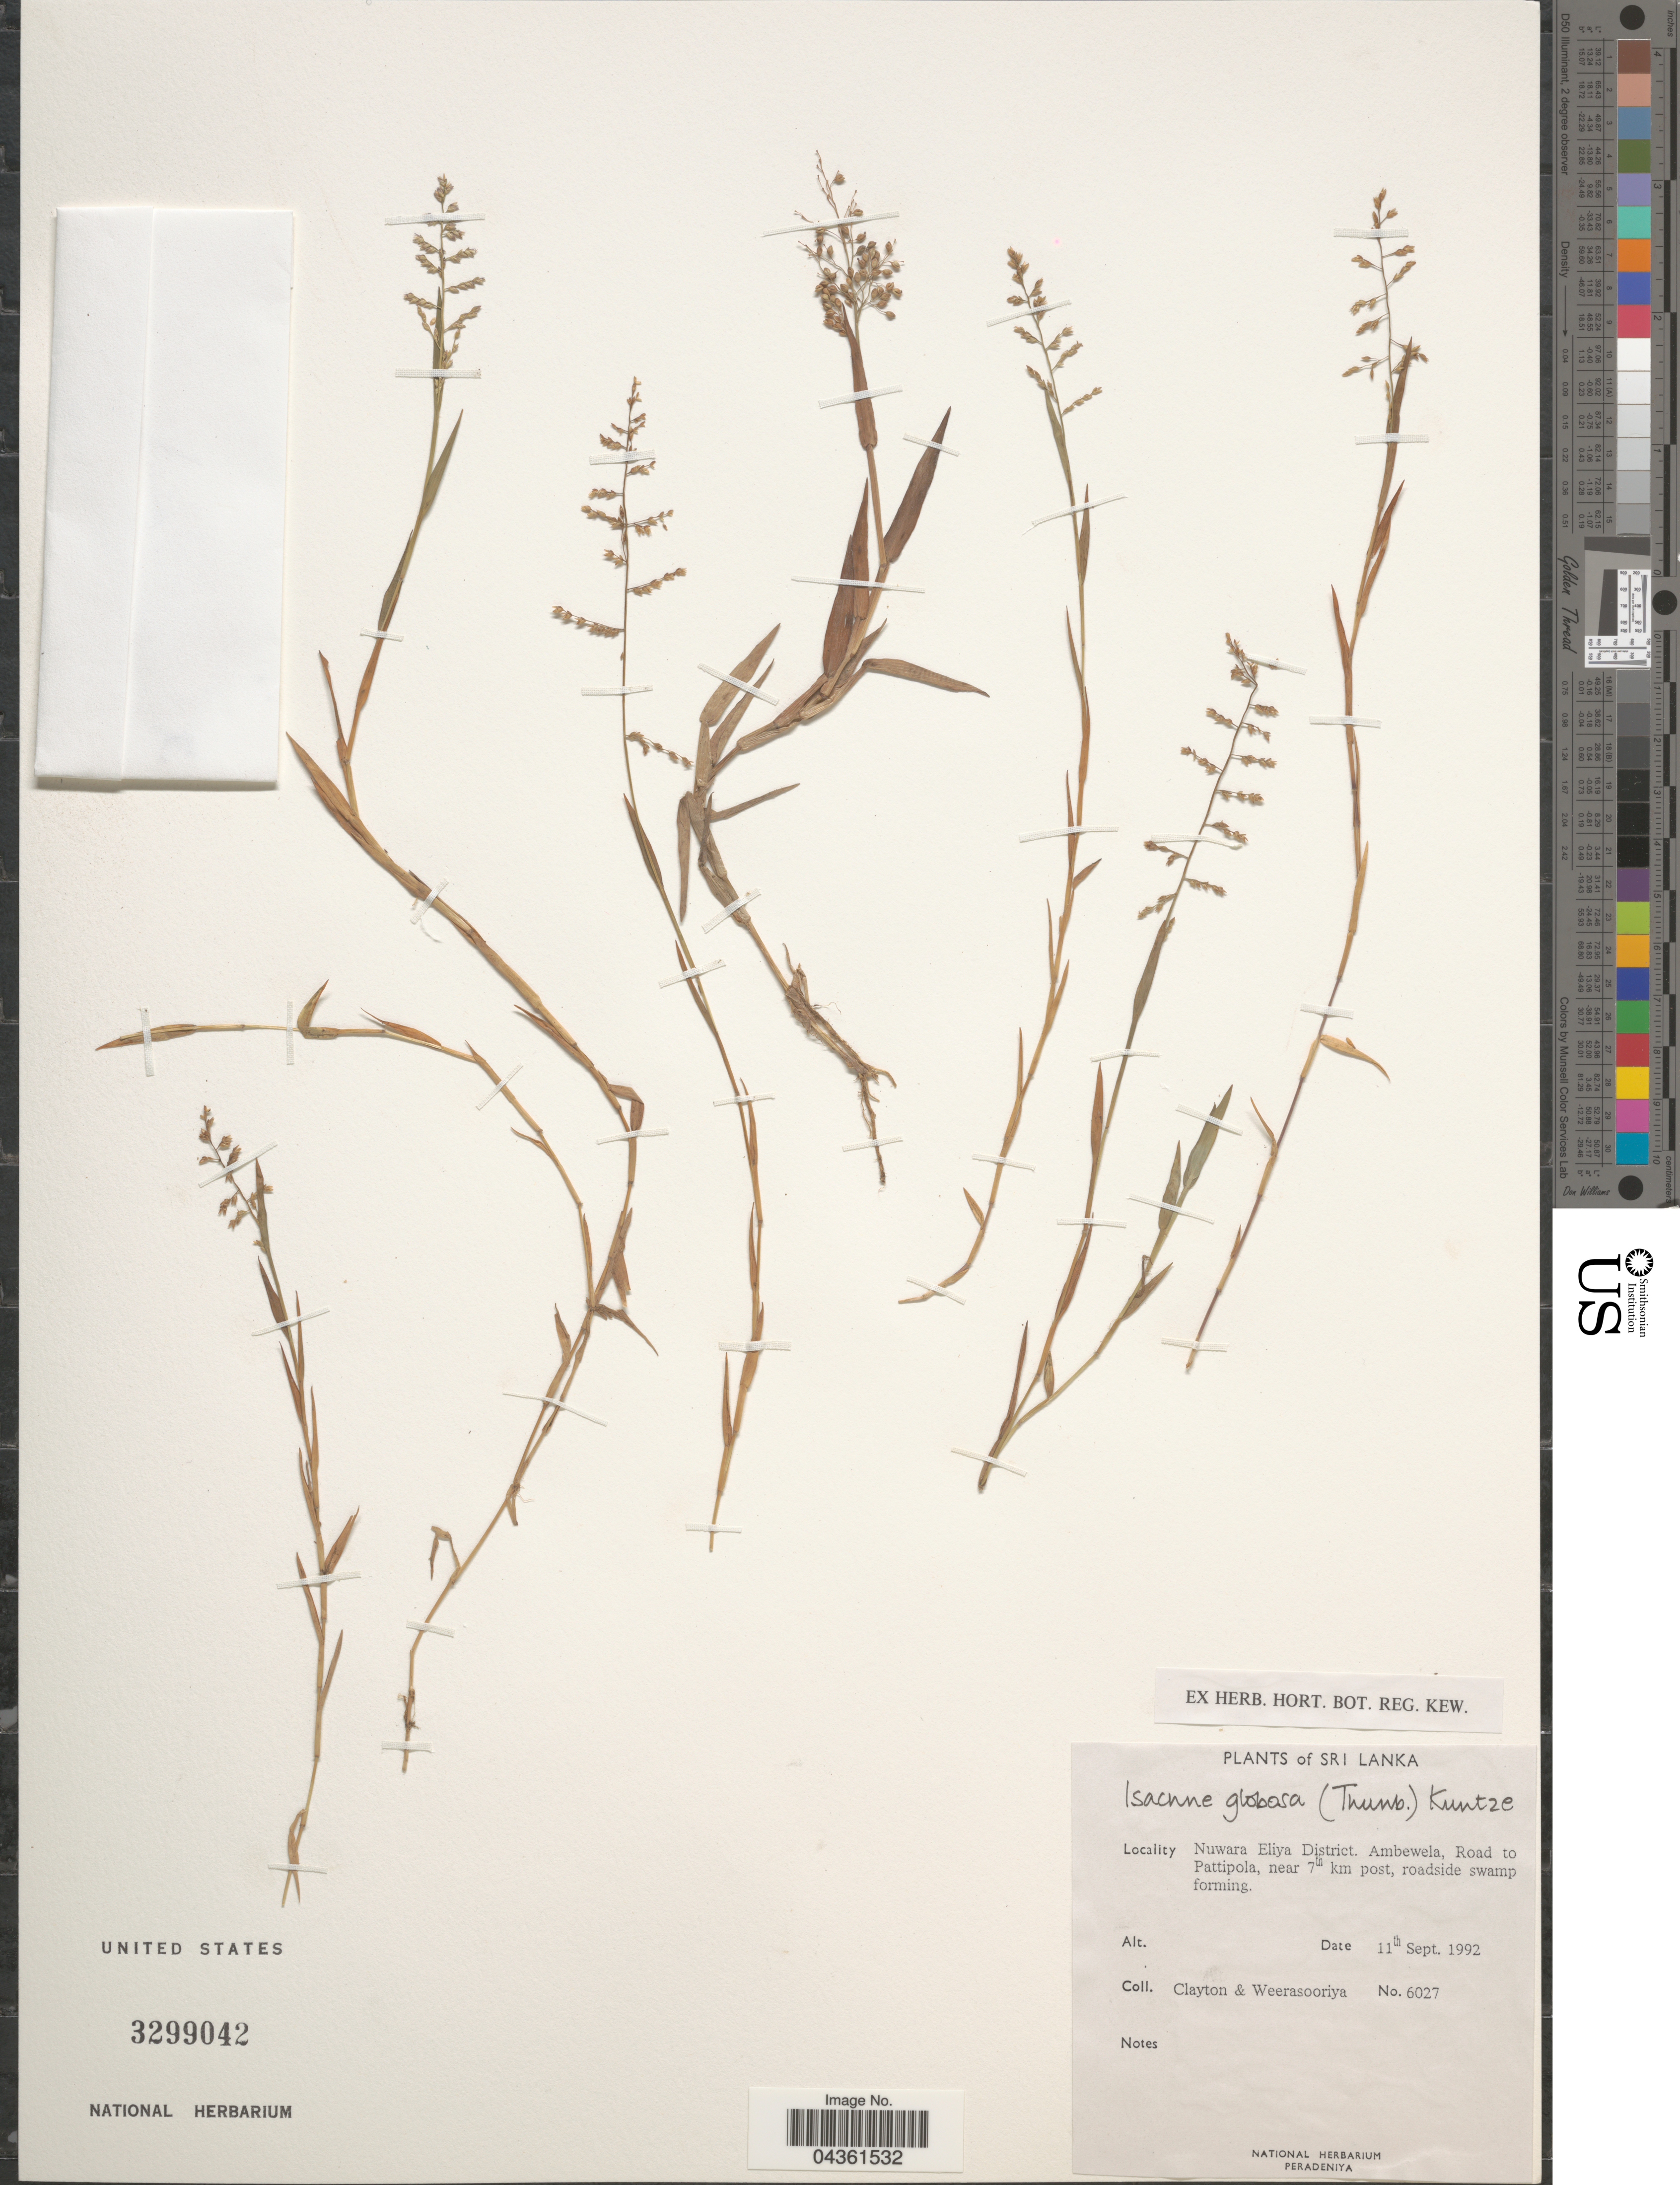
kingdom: Plantae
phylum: Tracheophyta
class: Liliopsida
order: Poales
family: Poaceae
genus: Isachne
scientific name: Isachne globosa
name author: (Thunb.) Kuntze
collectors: Clayton & Weerasooriya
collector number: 6027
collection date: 1992-09-11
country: Sri Lanka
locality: Nuwara Eliya District. Ambewela, Road to Pattipola, near 7th km post.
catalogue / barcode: US 3299042